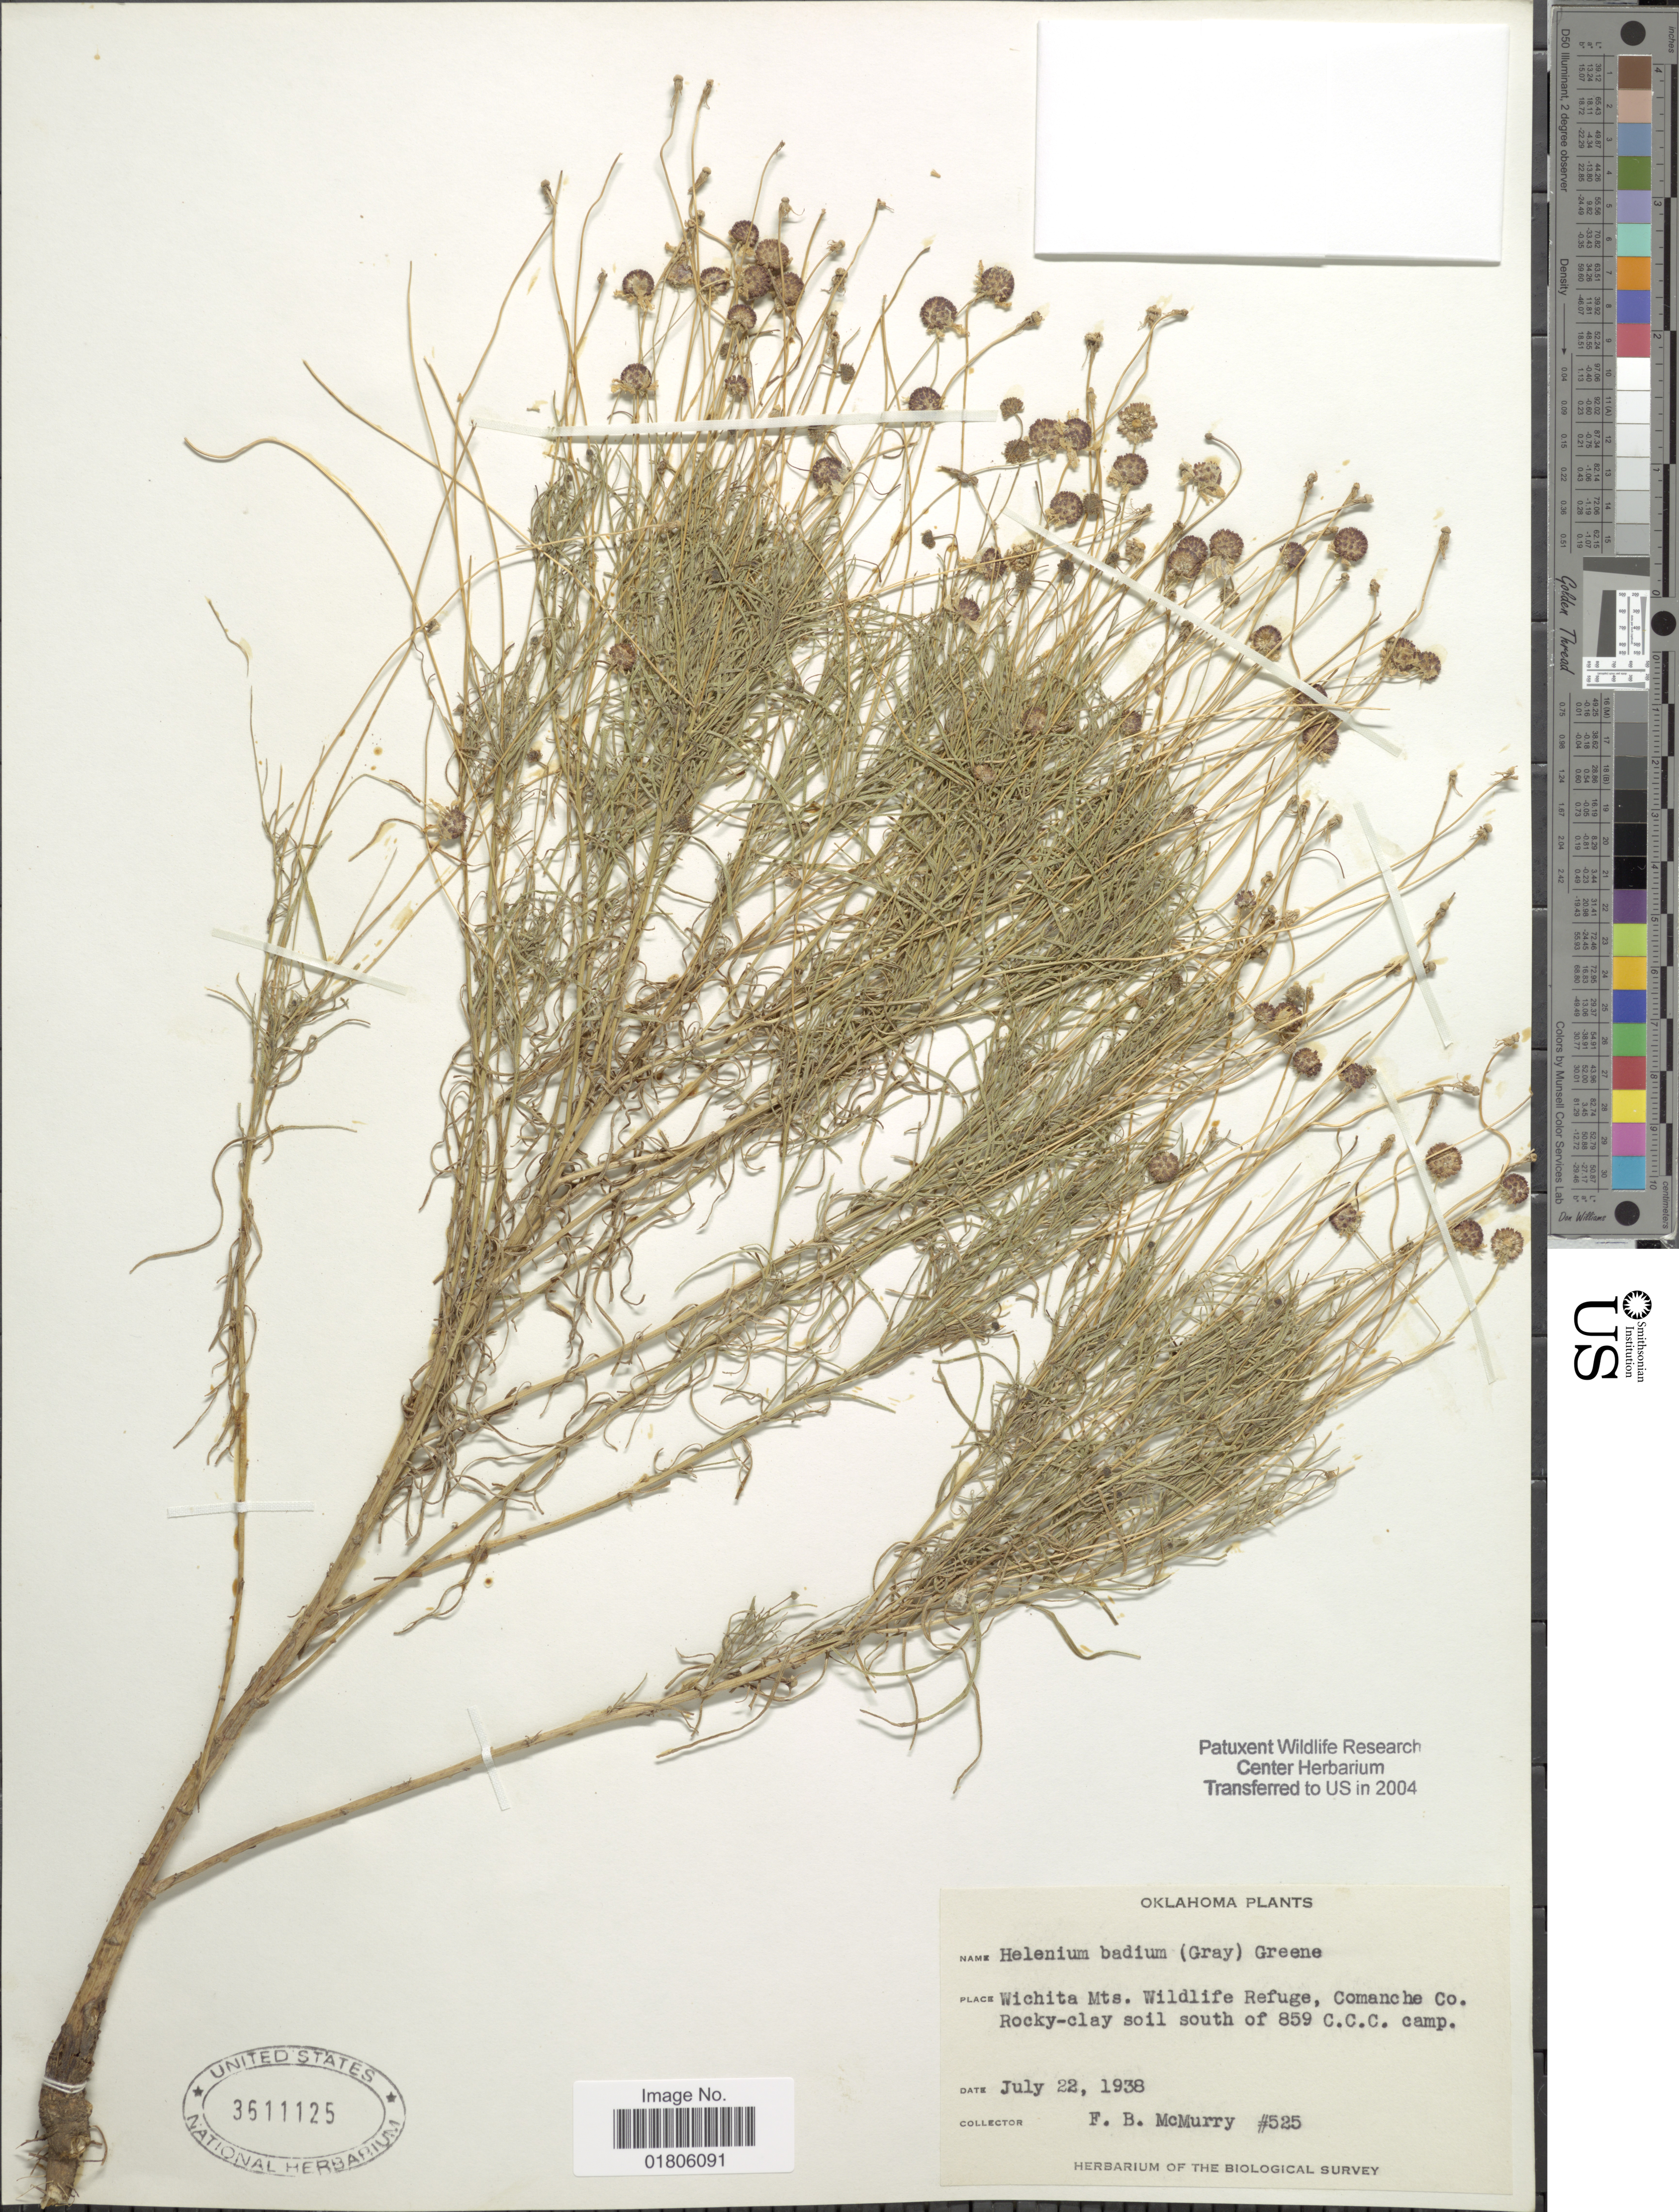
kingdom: Plantae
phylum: Tracheophyta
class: Magnoliopsida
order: Asterales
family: Asteraceae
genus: Helenium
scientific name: Helenium badium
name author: (A. Gray) Greene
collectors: F. B. McMurry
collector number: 525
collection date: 1938-07-22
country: United States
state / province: Oklahoma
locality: Wichita Mts. Wildlife Refuge, Comanche Co. South of 859 C.C.C. camp.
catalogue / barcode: US 3611125